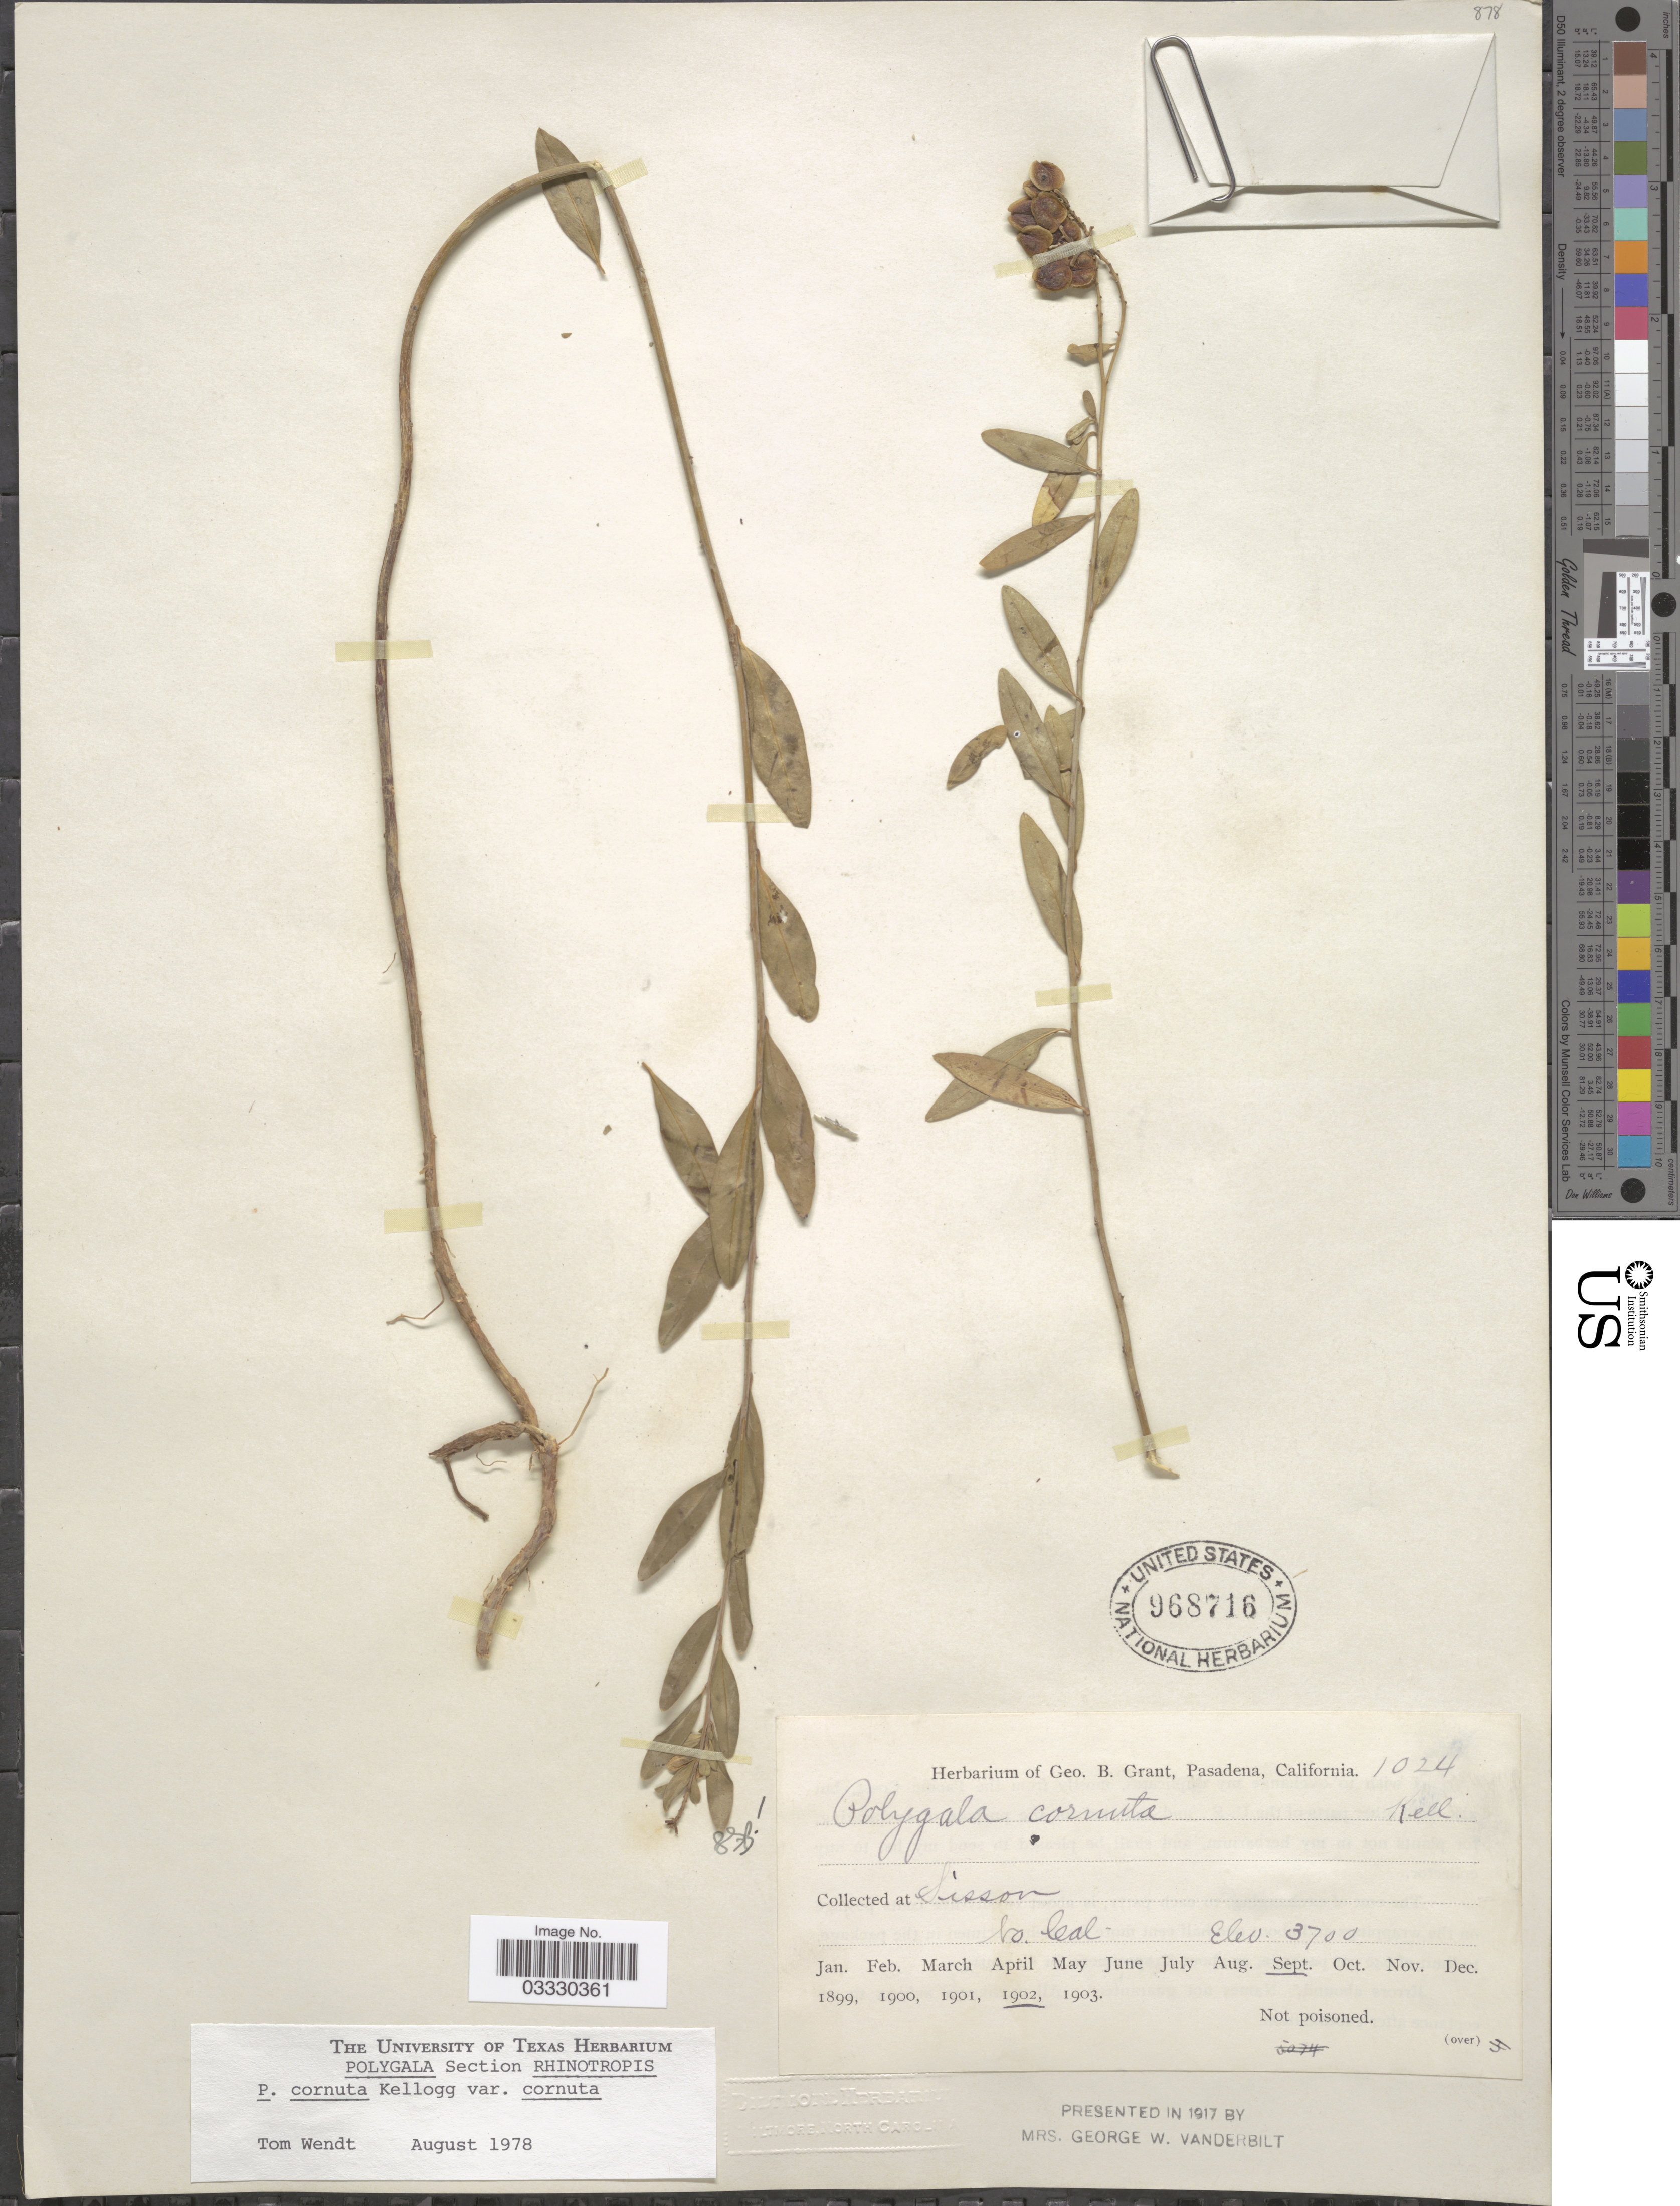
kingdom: Plantae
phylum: Tracheophyta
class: Magnoliopsida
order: Fabales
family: Polygalaceae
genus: Rhinotropis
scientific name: Rhinotropis cornuta var. cornuta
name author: (Kellogg) J.R. Abbott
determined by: Strong, Mark T., (BOT), Smithsonian Institution - National Museum of Natural History (UNITED STATES)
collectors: ex herb. Geo. B. Grant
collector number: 1024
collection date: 1902-09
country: United States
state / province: California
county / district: Siskiyou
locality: At Sisson No. Cal.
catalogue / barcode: US 968716